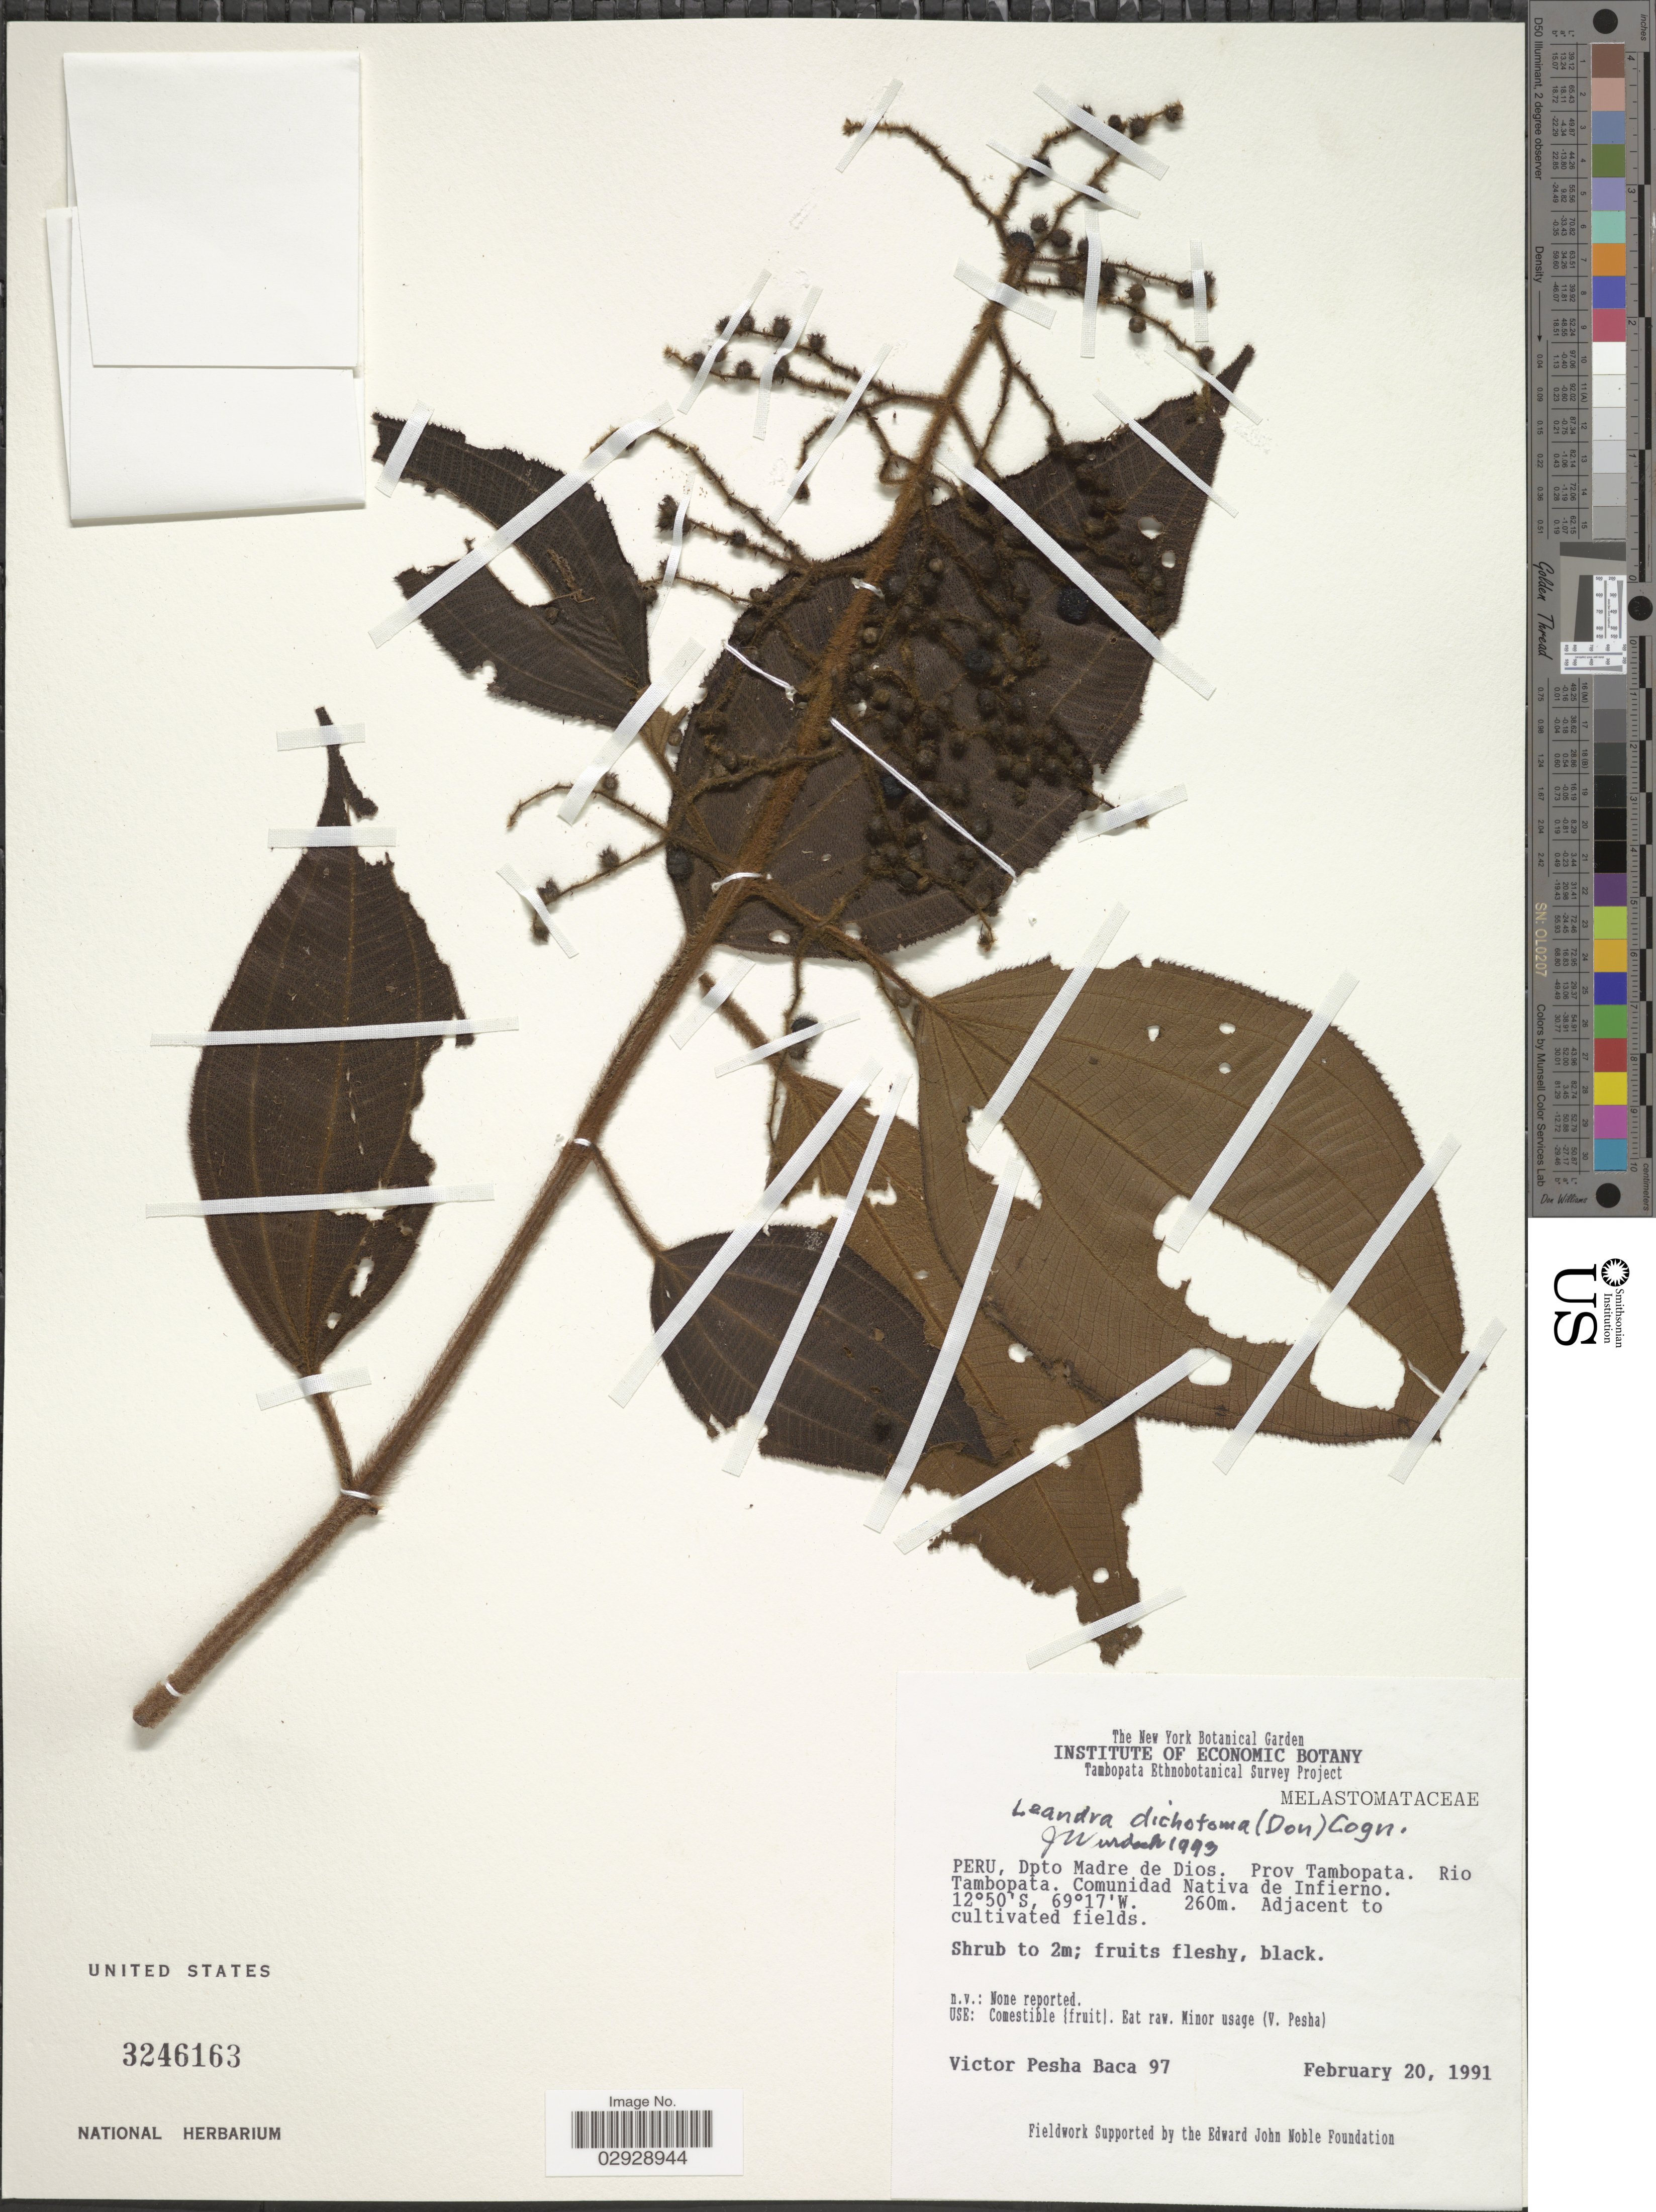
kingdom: Plantae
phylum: Tracheophyta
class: Magnoliopsida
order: Myrtales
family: Melastomataceae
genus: Leandra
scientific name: Leandra dichotoma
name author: (D. Don) Cogn.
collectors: V. Pesha Baca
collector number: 97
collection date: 1991-02-20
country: Peru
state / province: Madre de Dios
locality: Dpto Madre de Dios. Prov Tambopata. Rio Tambopata. Comunidad Nativa de Infierno.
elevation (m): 260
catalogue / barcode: US 3246163